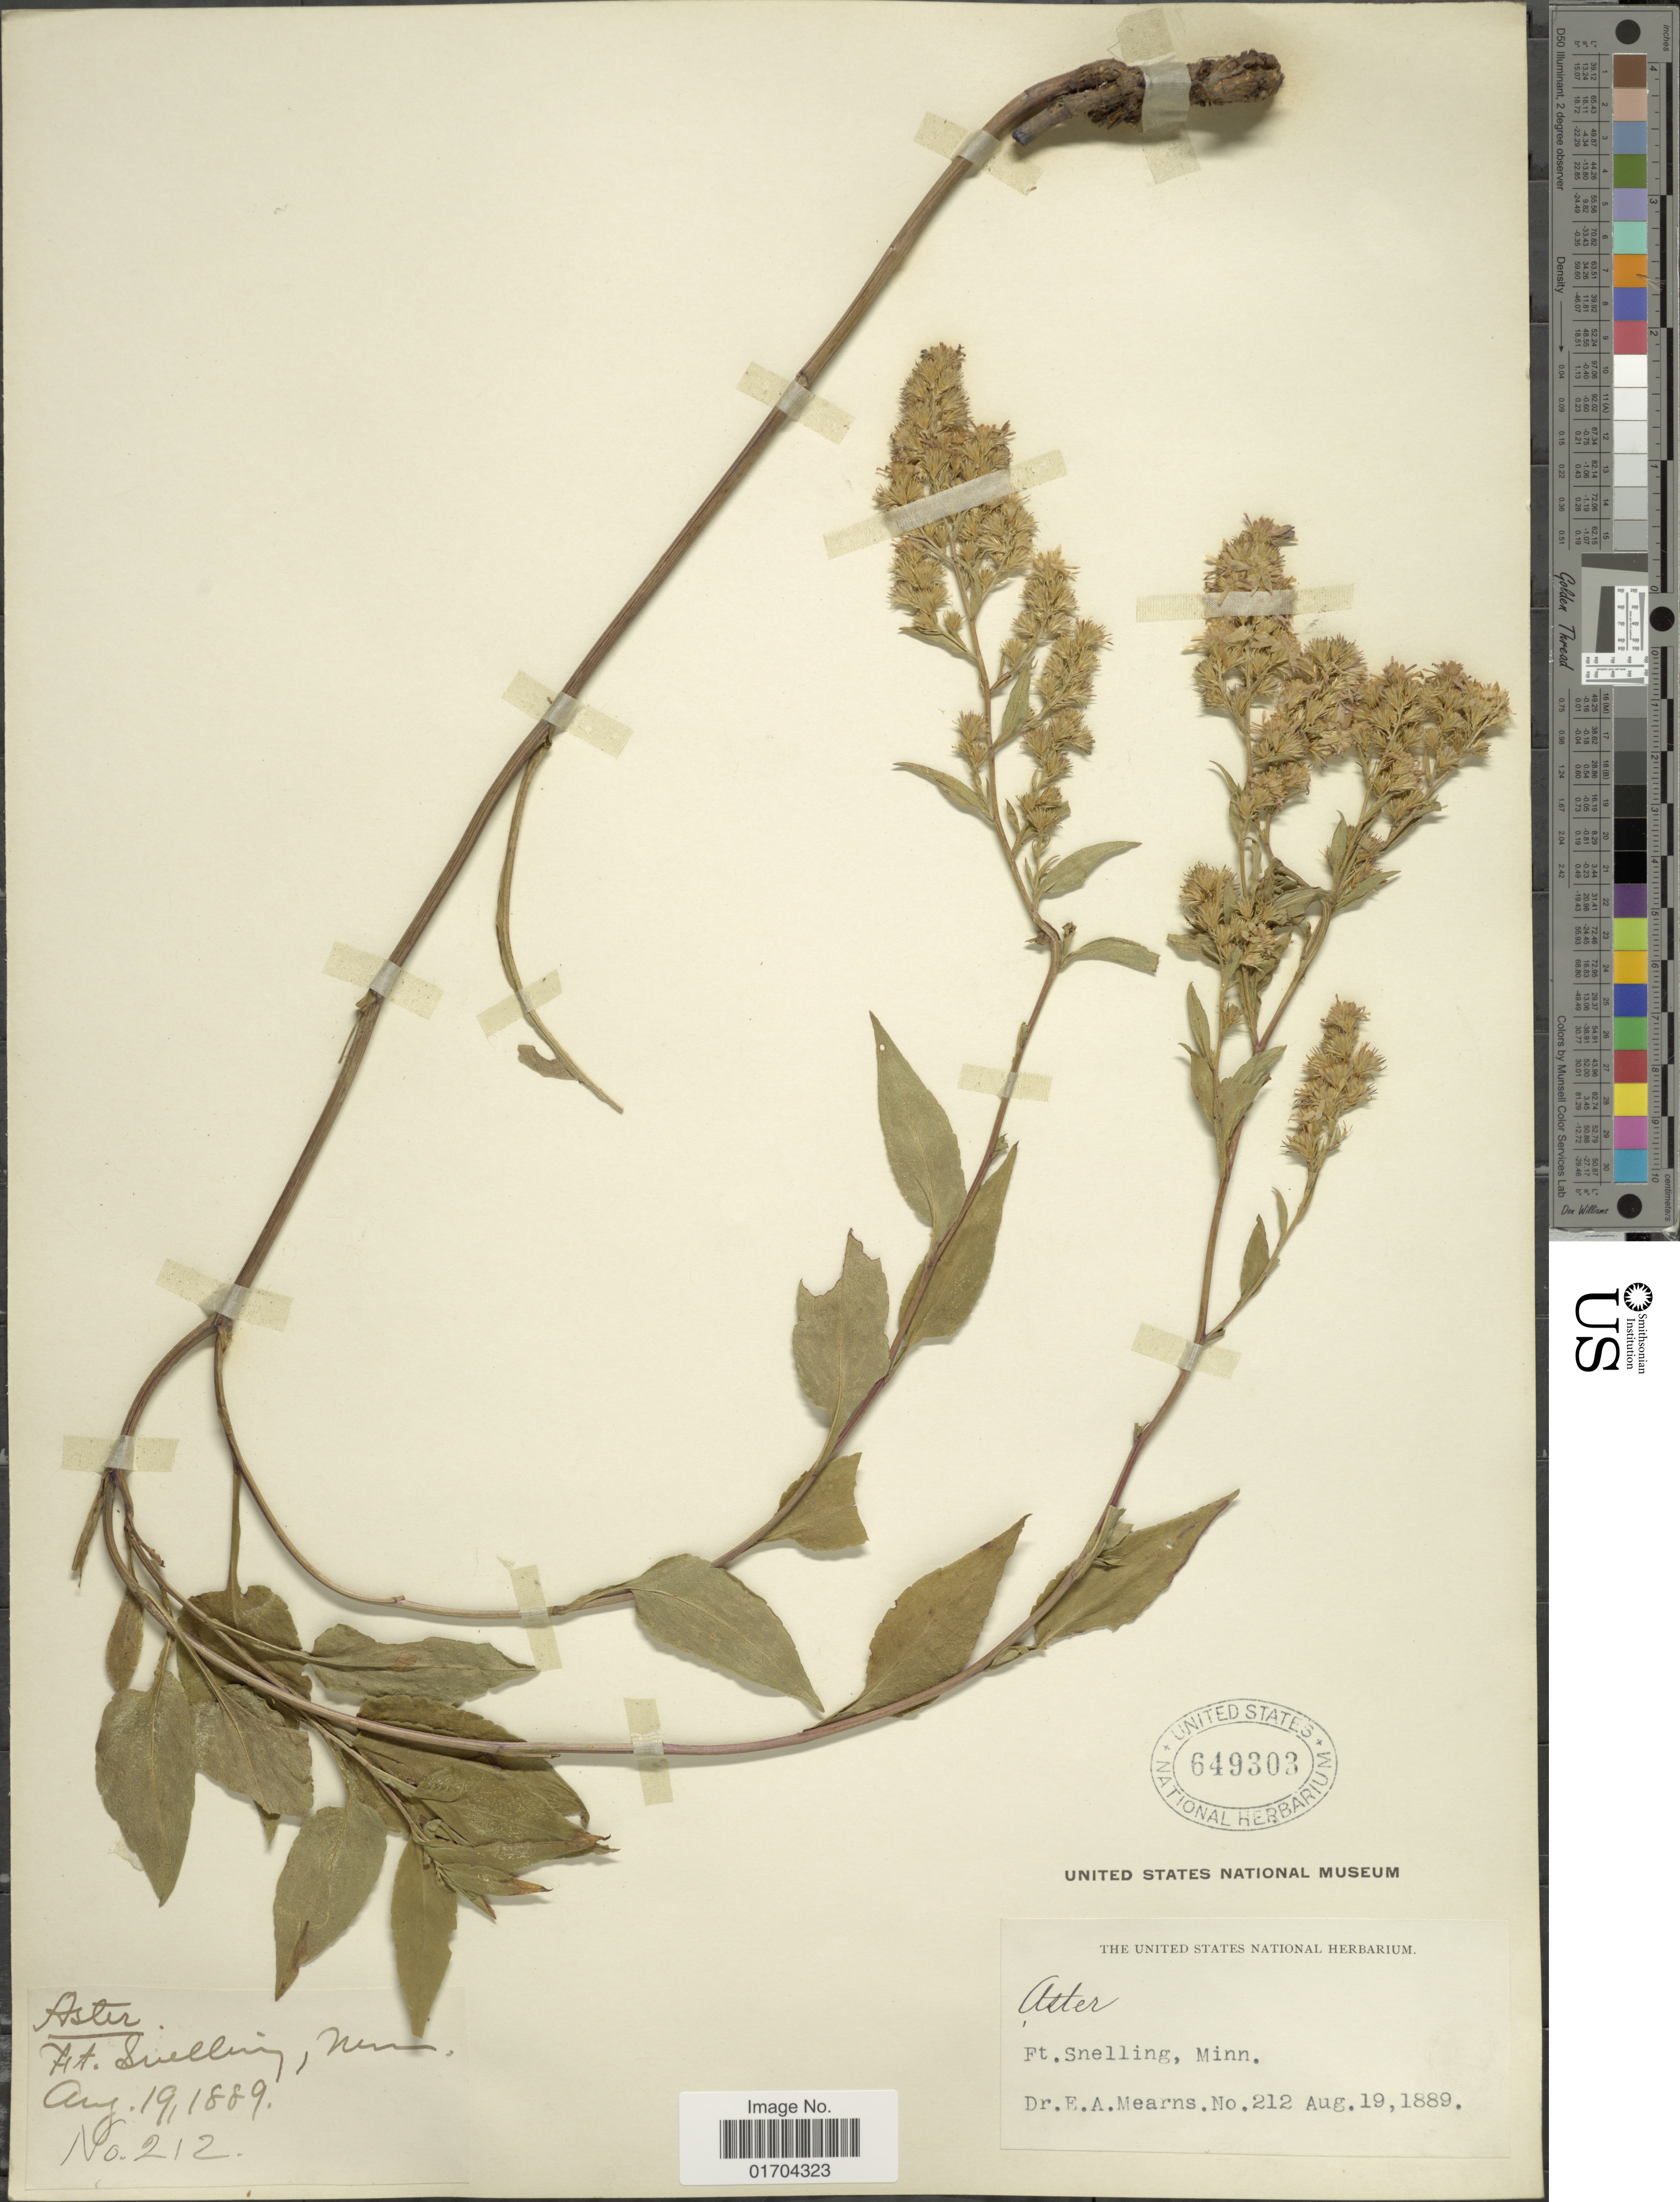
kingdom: Plantae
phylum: Tracheophyta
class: Magnoliopsida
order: Asterales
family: Asteraceae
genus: Symphyotrichum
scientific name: Symphyotrichum sp.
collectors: E. A. Mearns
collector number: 212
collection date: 1889-08-19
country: United States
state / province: Minnesota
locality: Ft. Snelling.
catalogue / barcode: US 649303